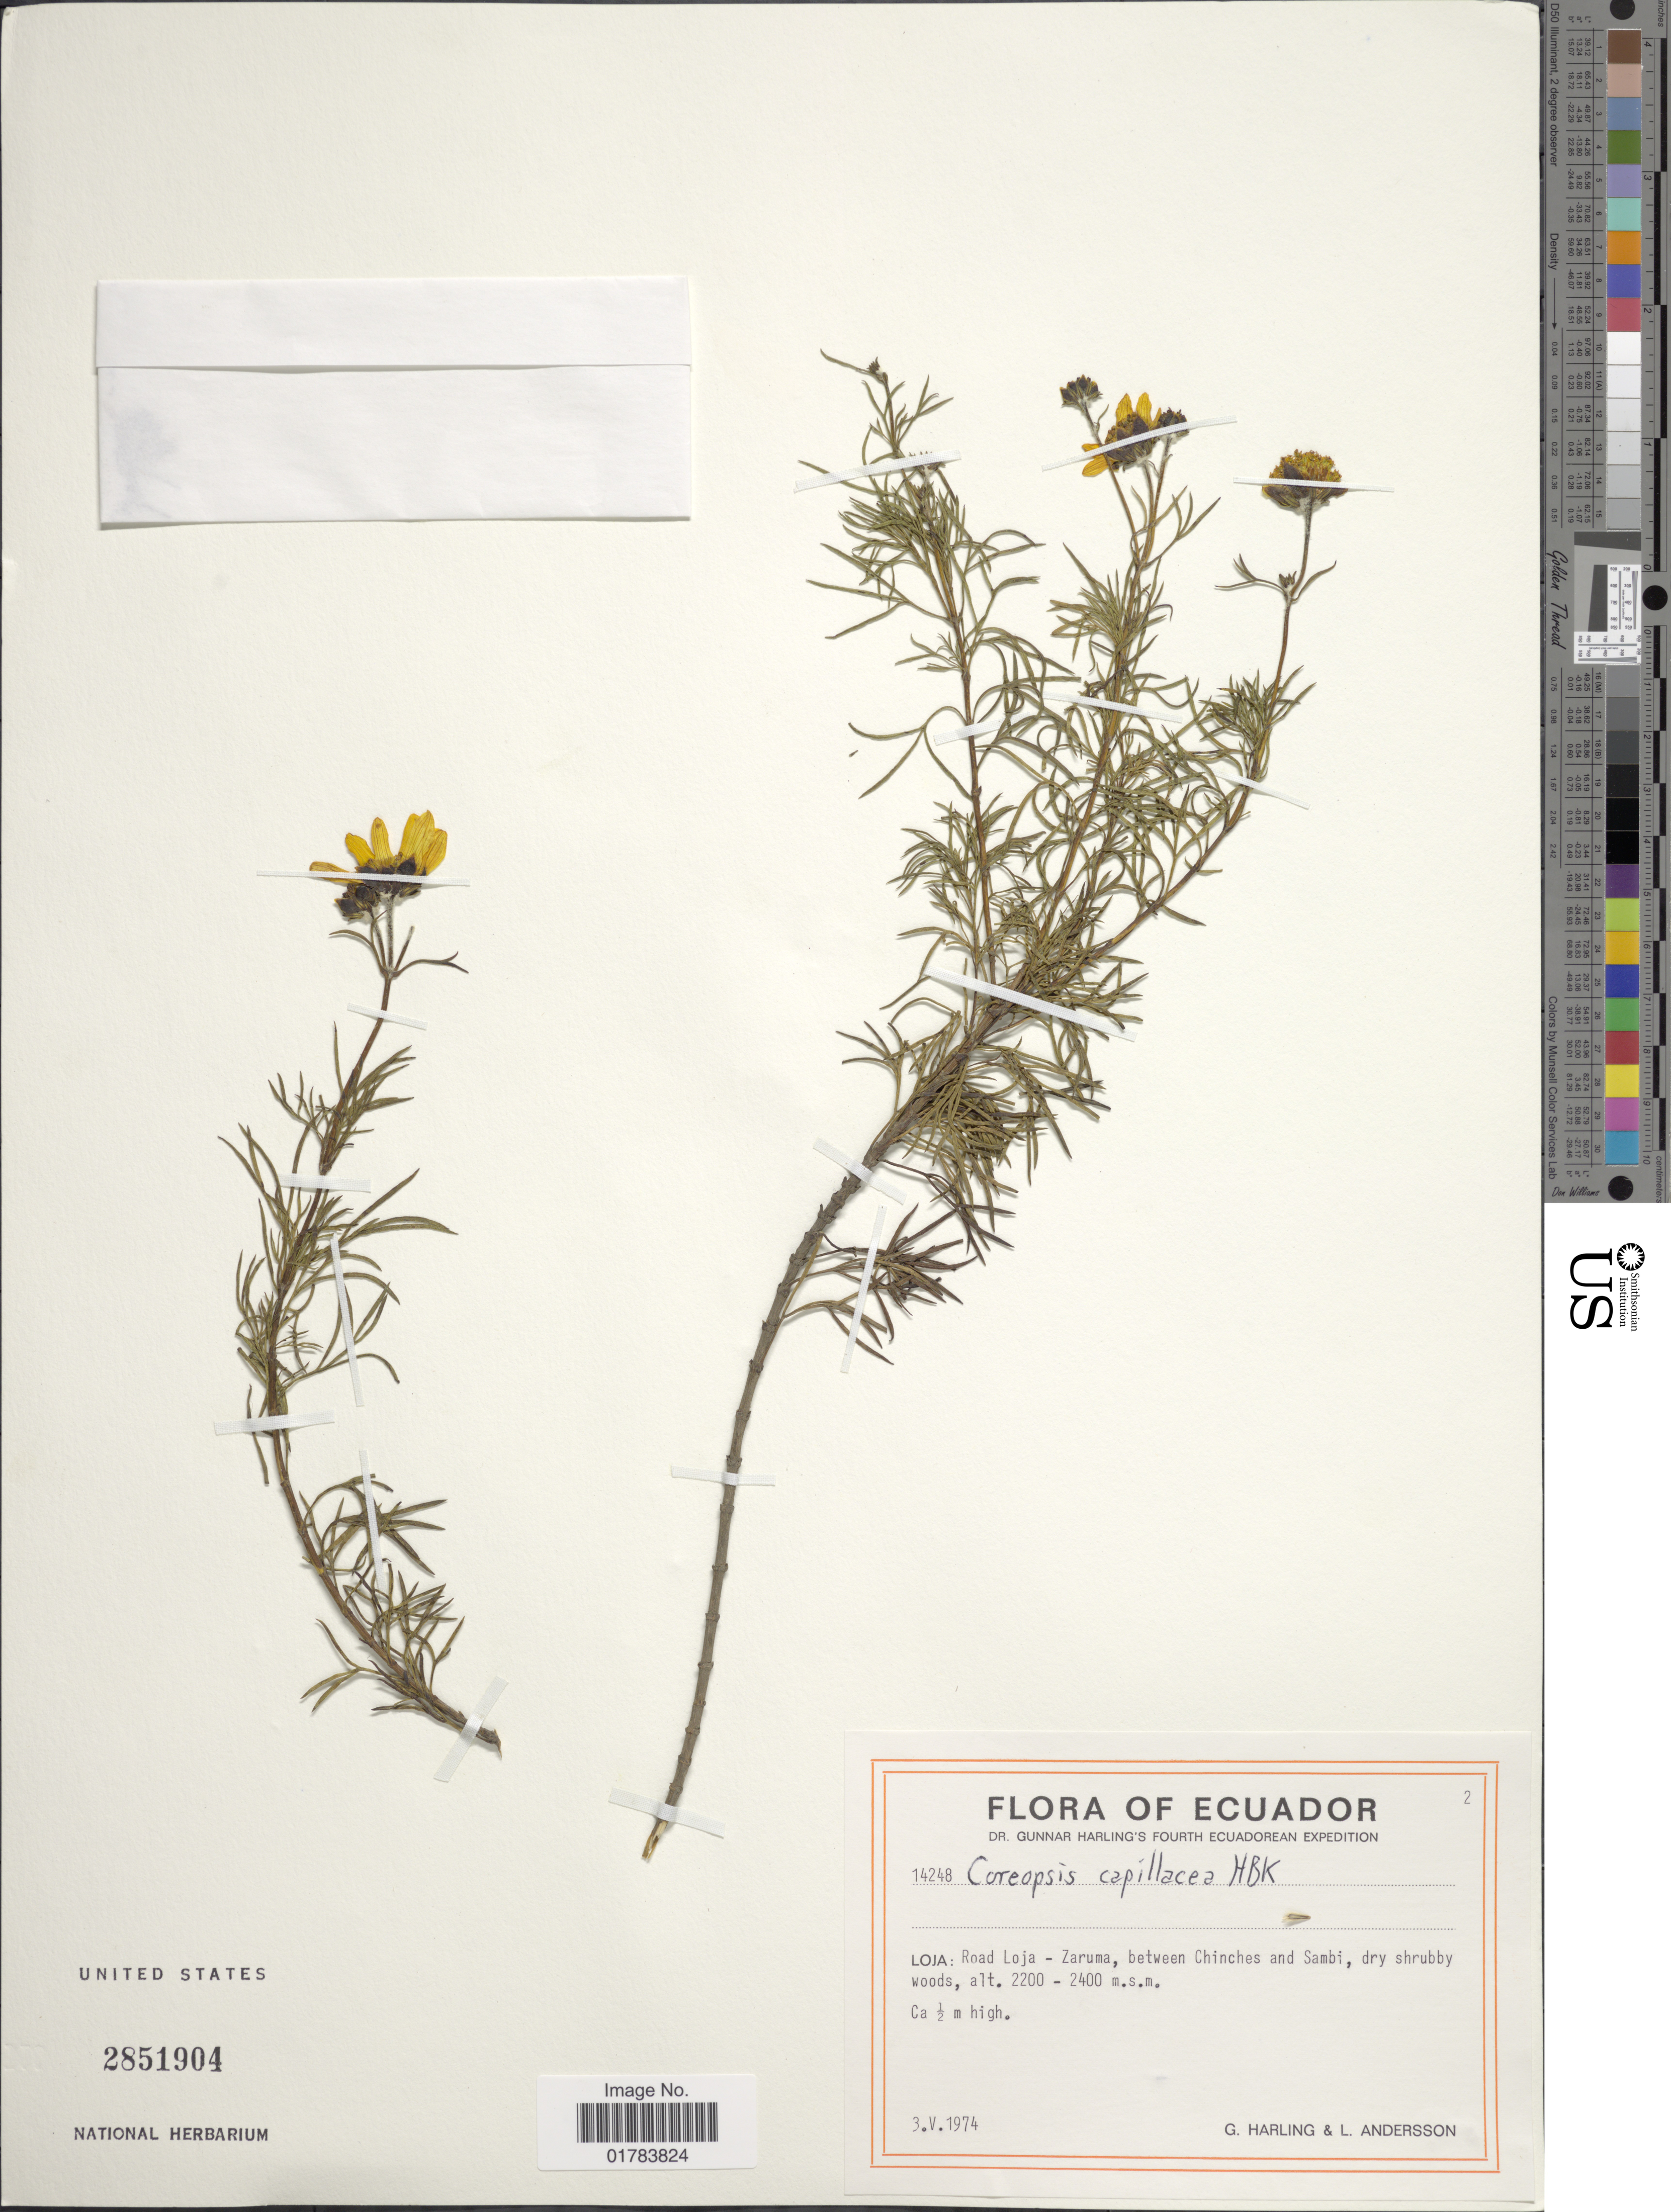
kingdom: Plantae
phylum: Tracheophyta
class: Magnoliopsida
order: Asterales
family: Asteraceae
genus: Coreopsis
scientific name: Coreopsis capillacea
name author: Kunth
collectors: G. Harling & L. Andersson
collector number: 14248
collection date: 1974-05-03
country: Ecuador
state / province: Loja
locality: Road Loja - Zaruma, between Chinches and Sambi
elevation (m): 2200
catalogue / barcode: US 2851904